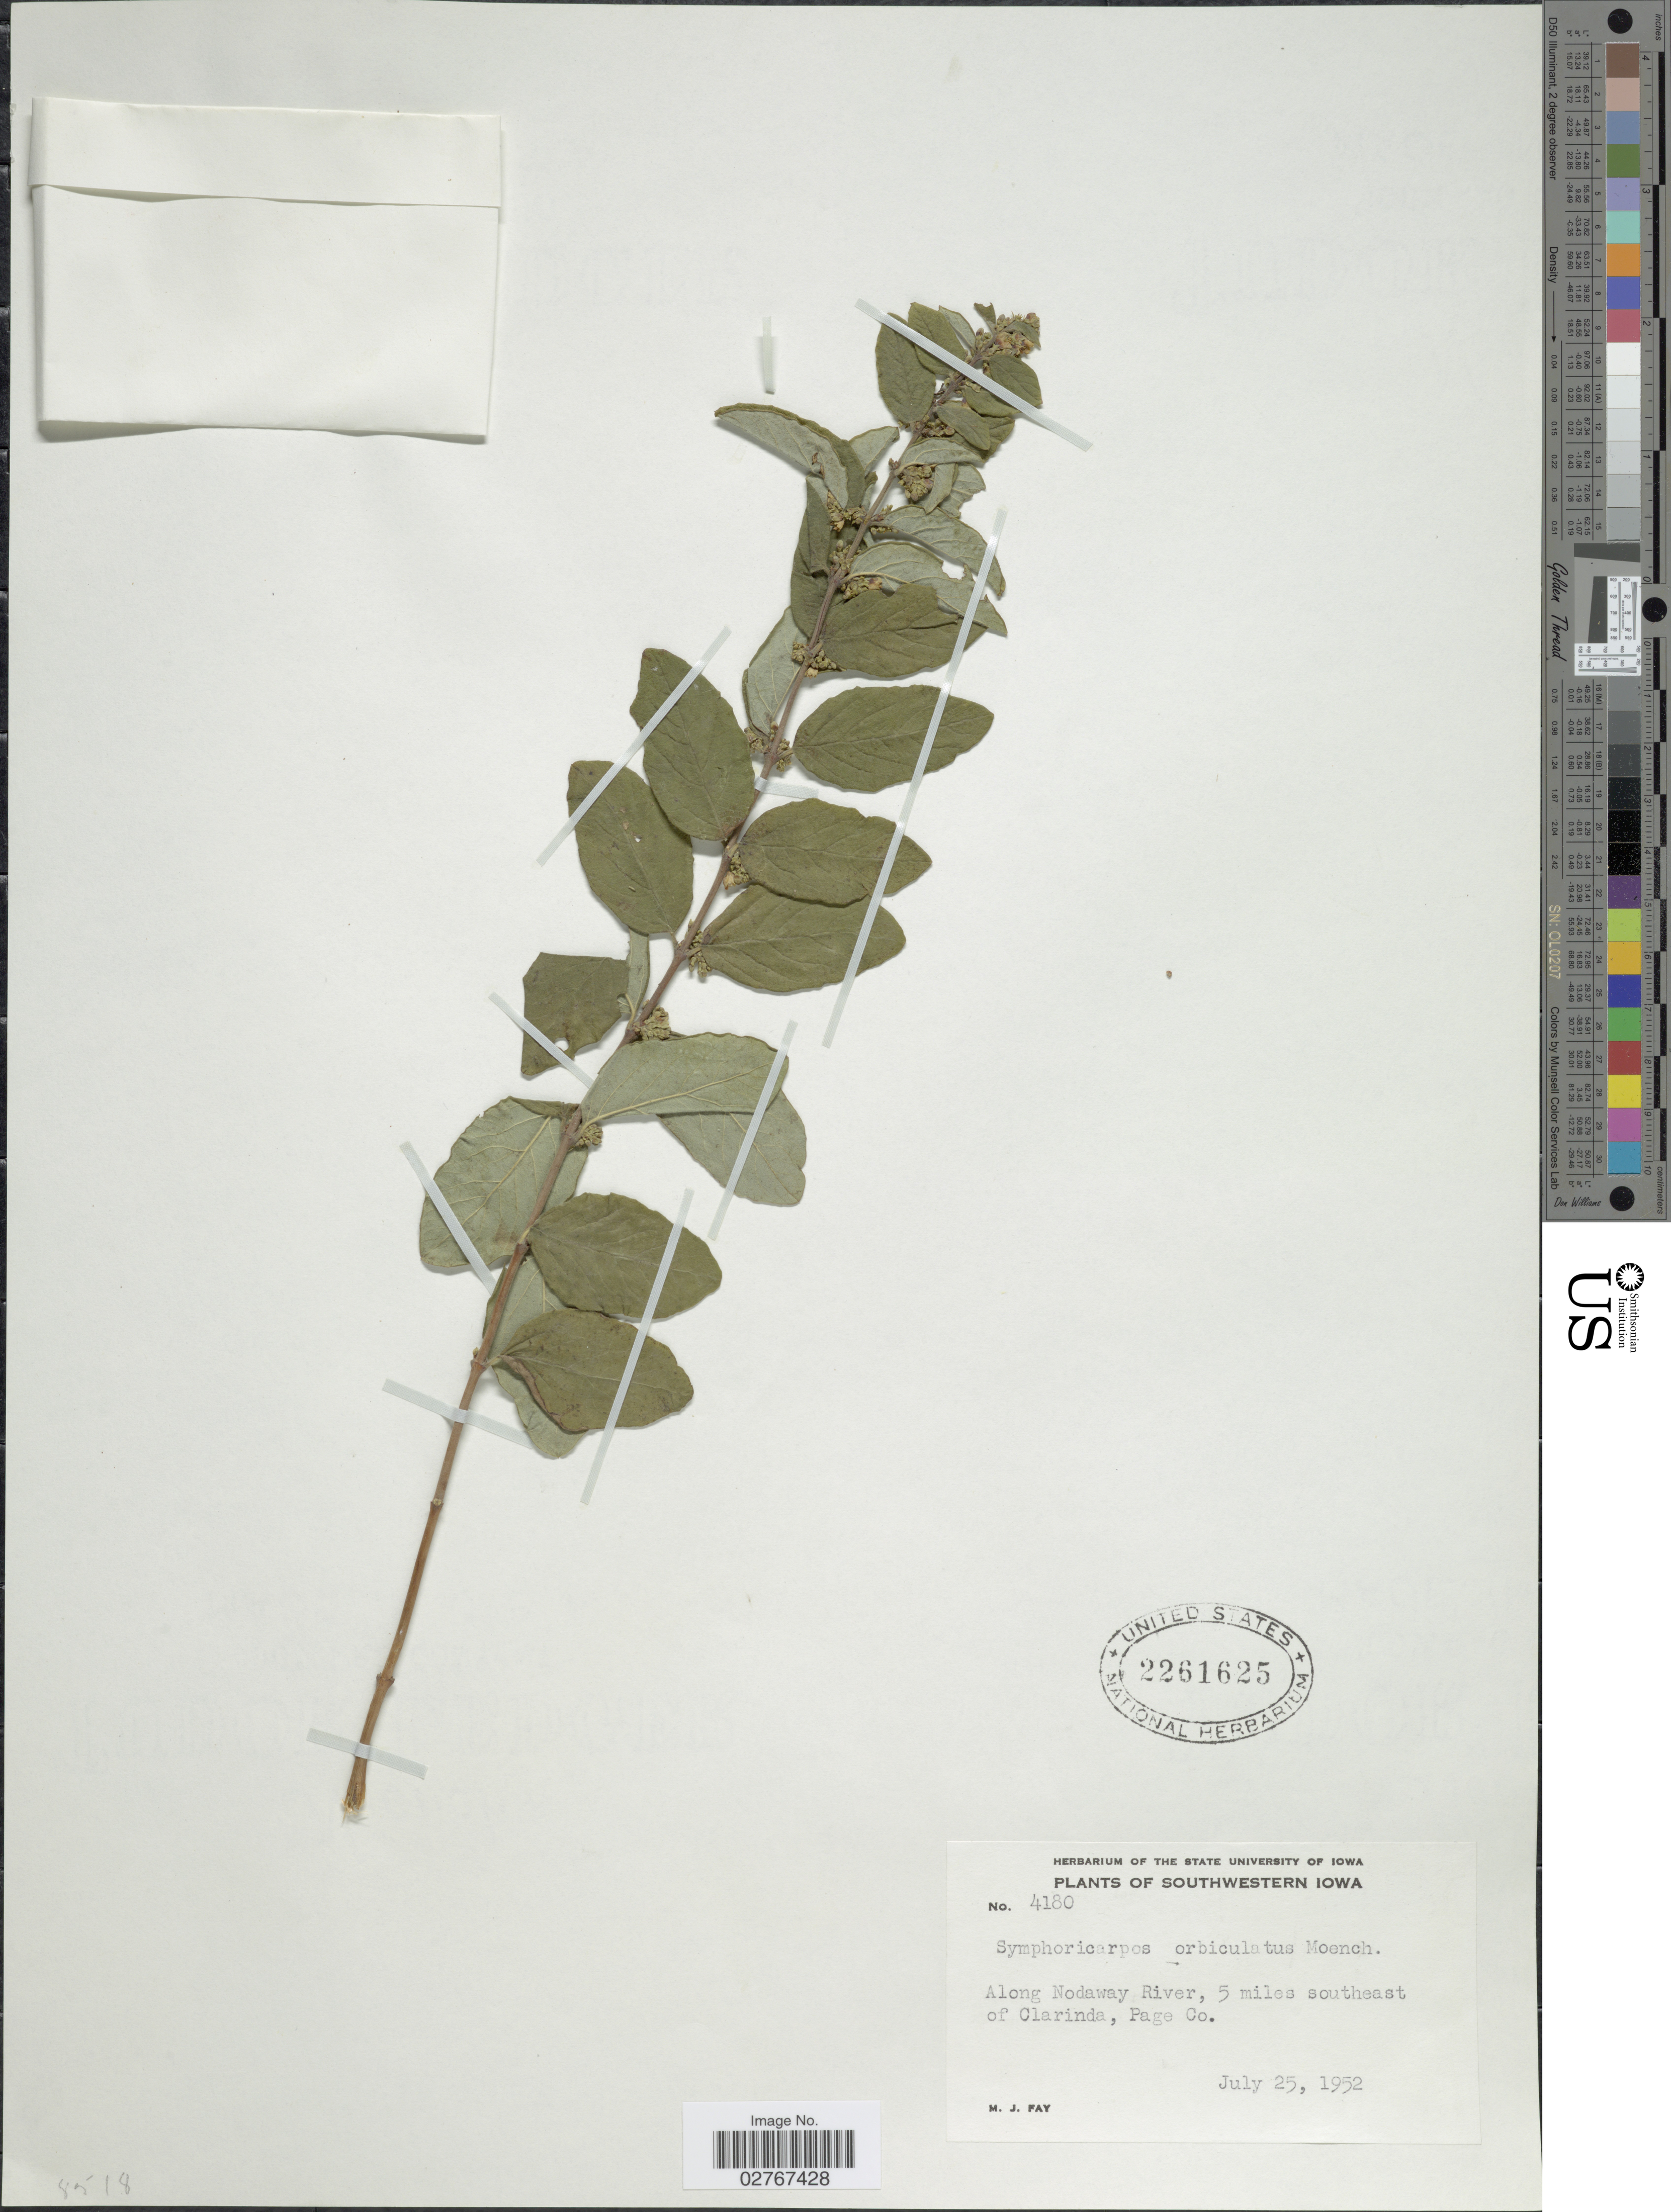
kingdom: Plantae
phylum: Tracheophyta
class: Magnoliopsida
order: Dipsacales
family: Caprifoliaceae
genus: Symphoricarpos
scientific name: Symphoricarpos orbiculatus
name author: Moench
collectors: M. Fay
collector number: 4180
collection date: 1952-07-25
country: United States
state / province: Iowa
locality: Southwestern Iowa, Along Nodaway River, 5 miles southeast of Clarinda, Page Co.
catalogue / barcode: US 2261625